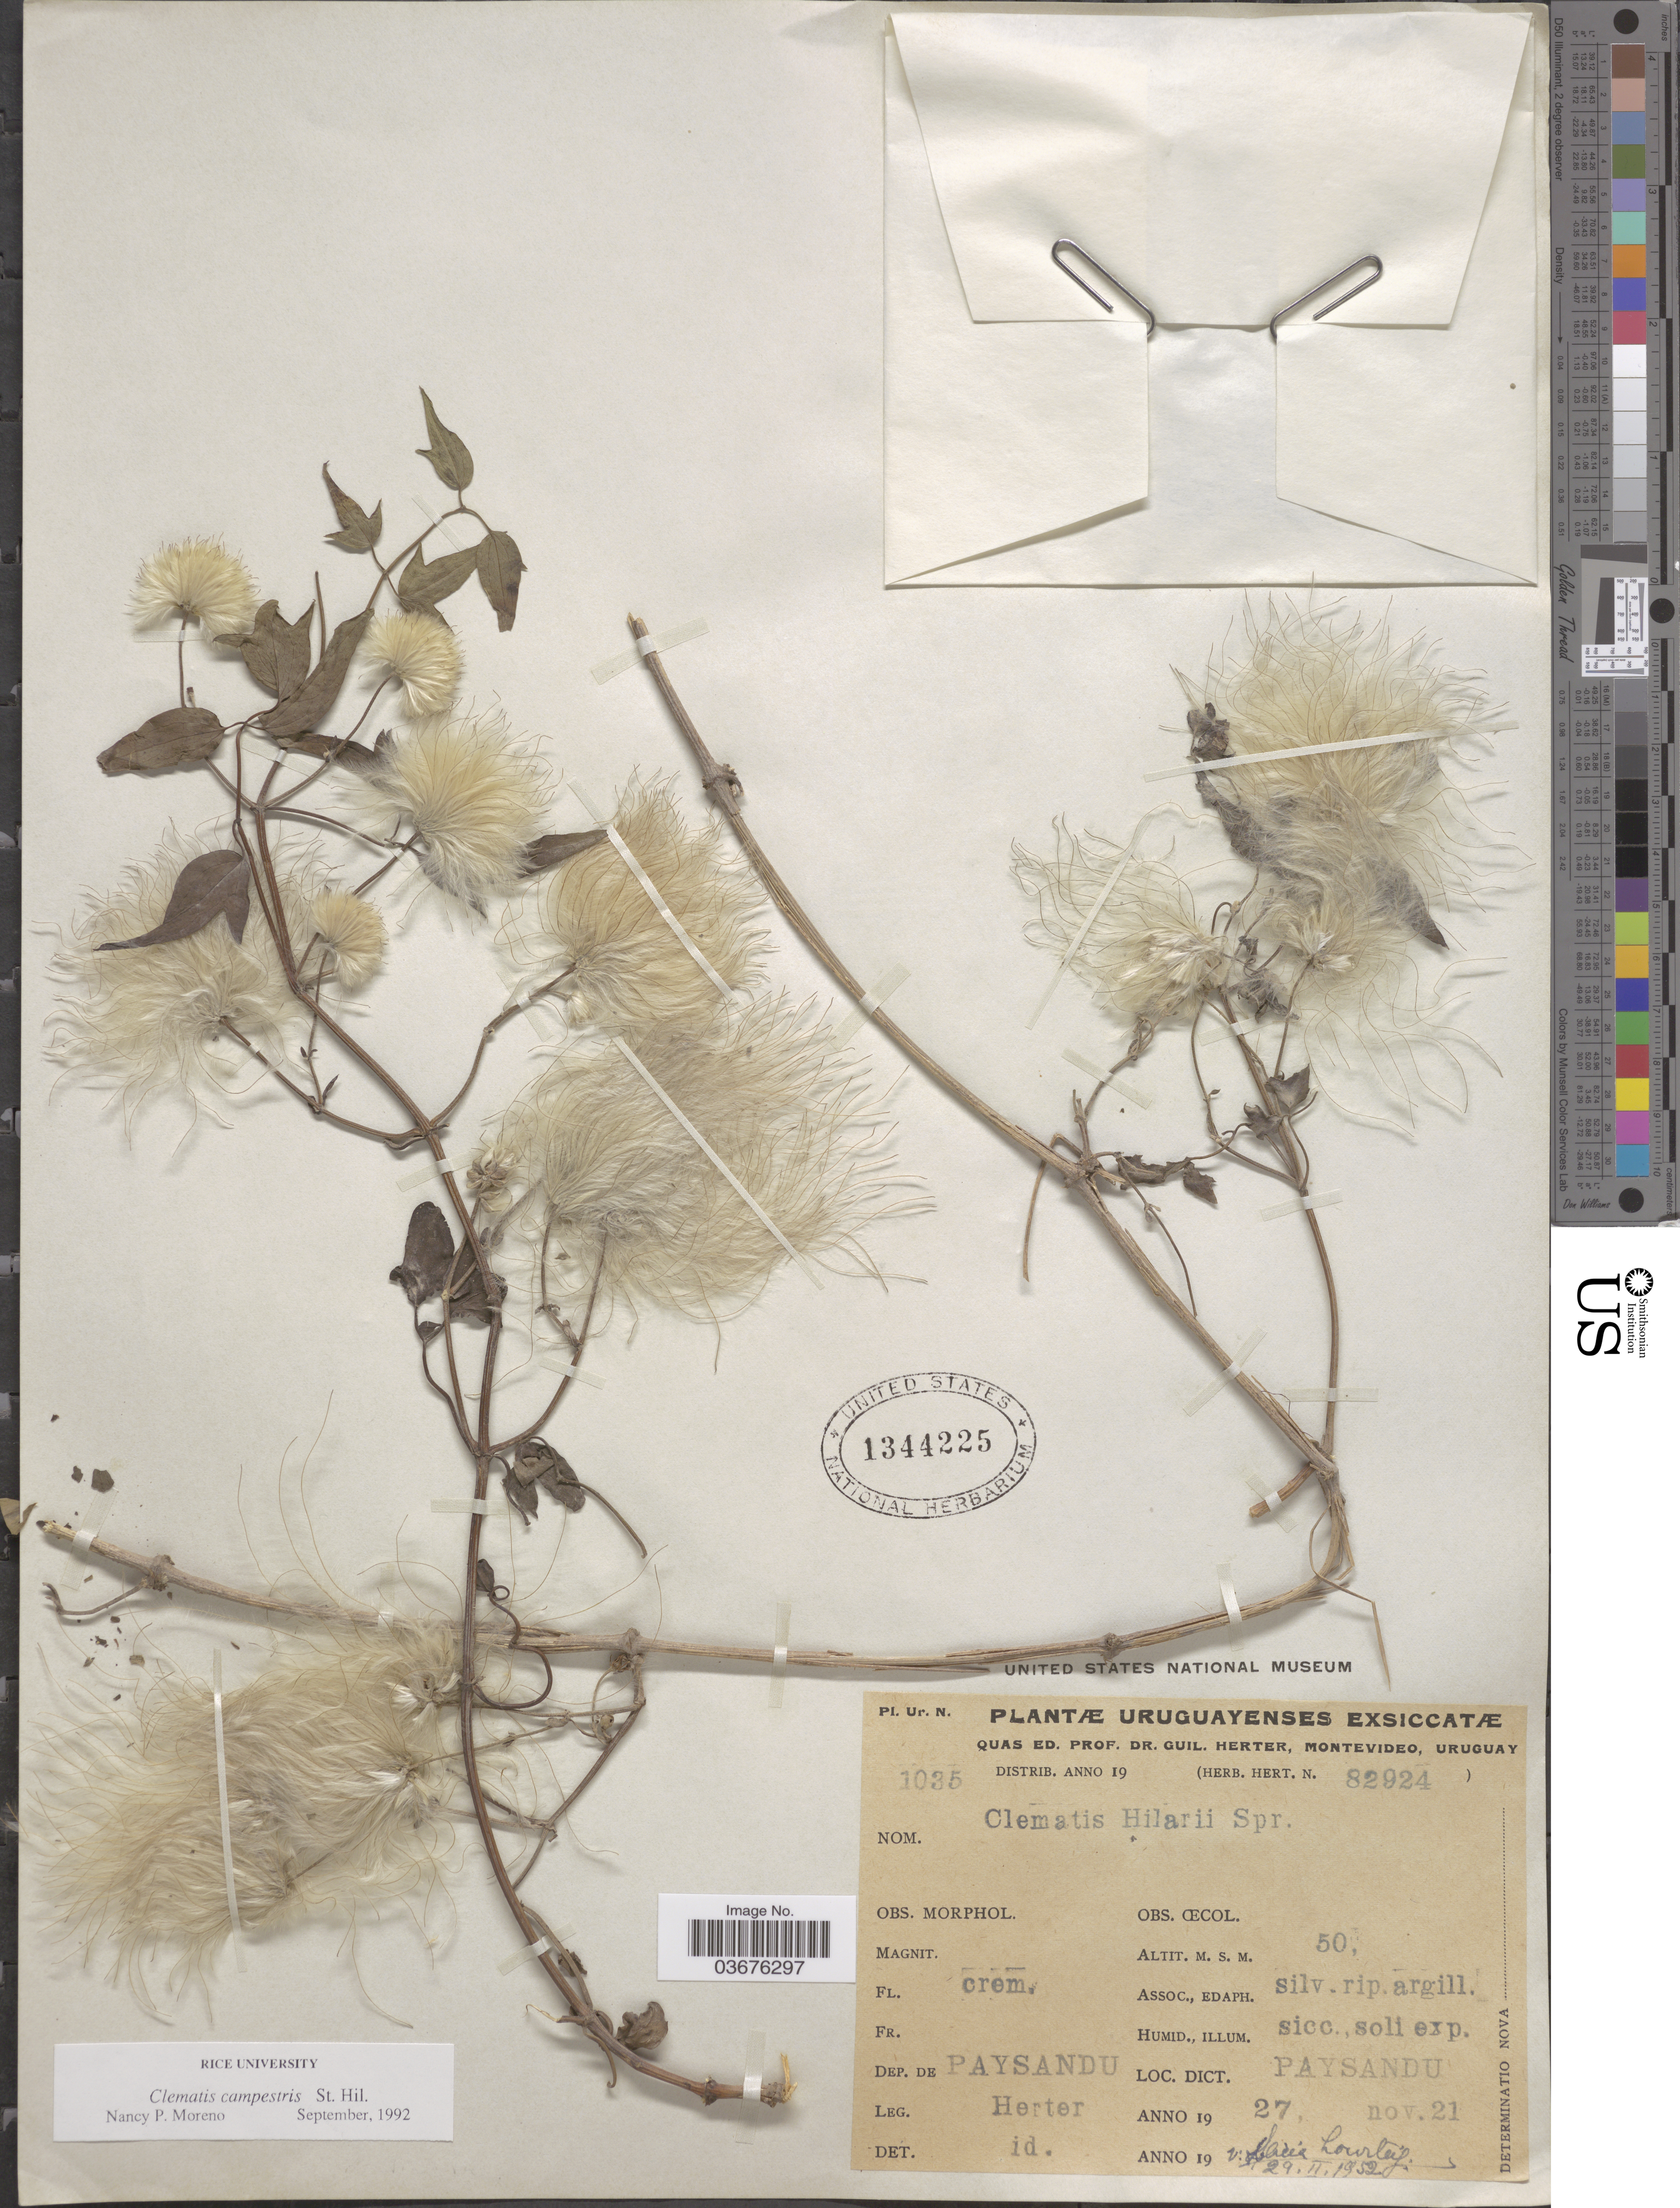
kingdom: Plantae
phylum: Tracheophyta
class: Magnoliopsida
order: Ranunculales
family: Ranunculaceae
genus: Clematis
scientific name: Clematis campestris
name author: A. St.-Hil.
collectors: G. Herter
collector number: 82924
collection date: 1927-11-21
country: Uruguay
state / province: Paysandu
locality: Dep. de Paysandu. Loc. dict. Paysandu.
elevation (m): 50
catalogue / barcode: US 1344225